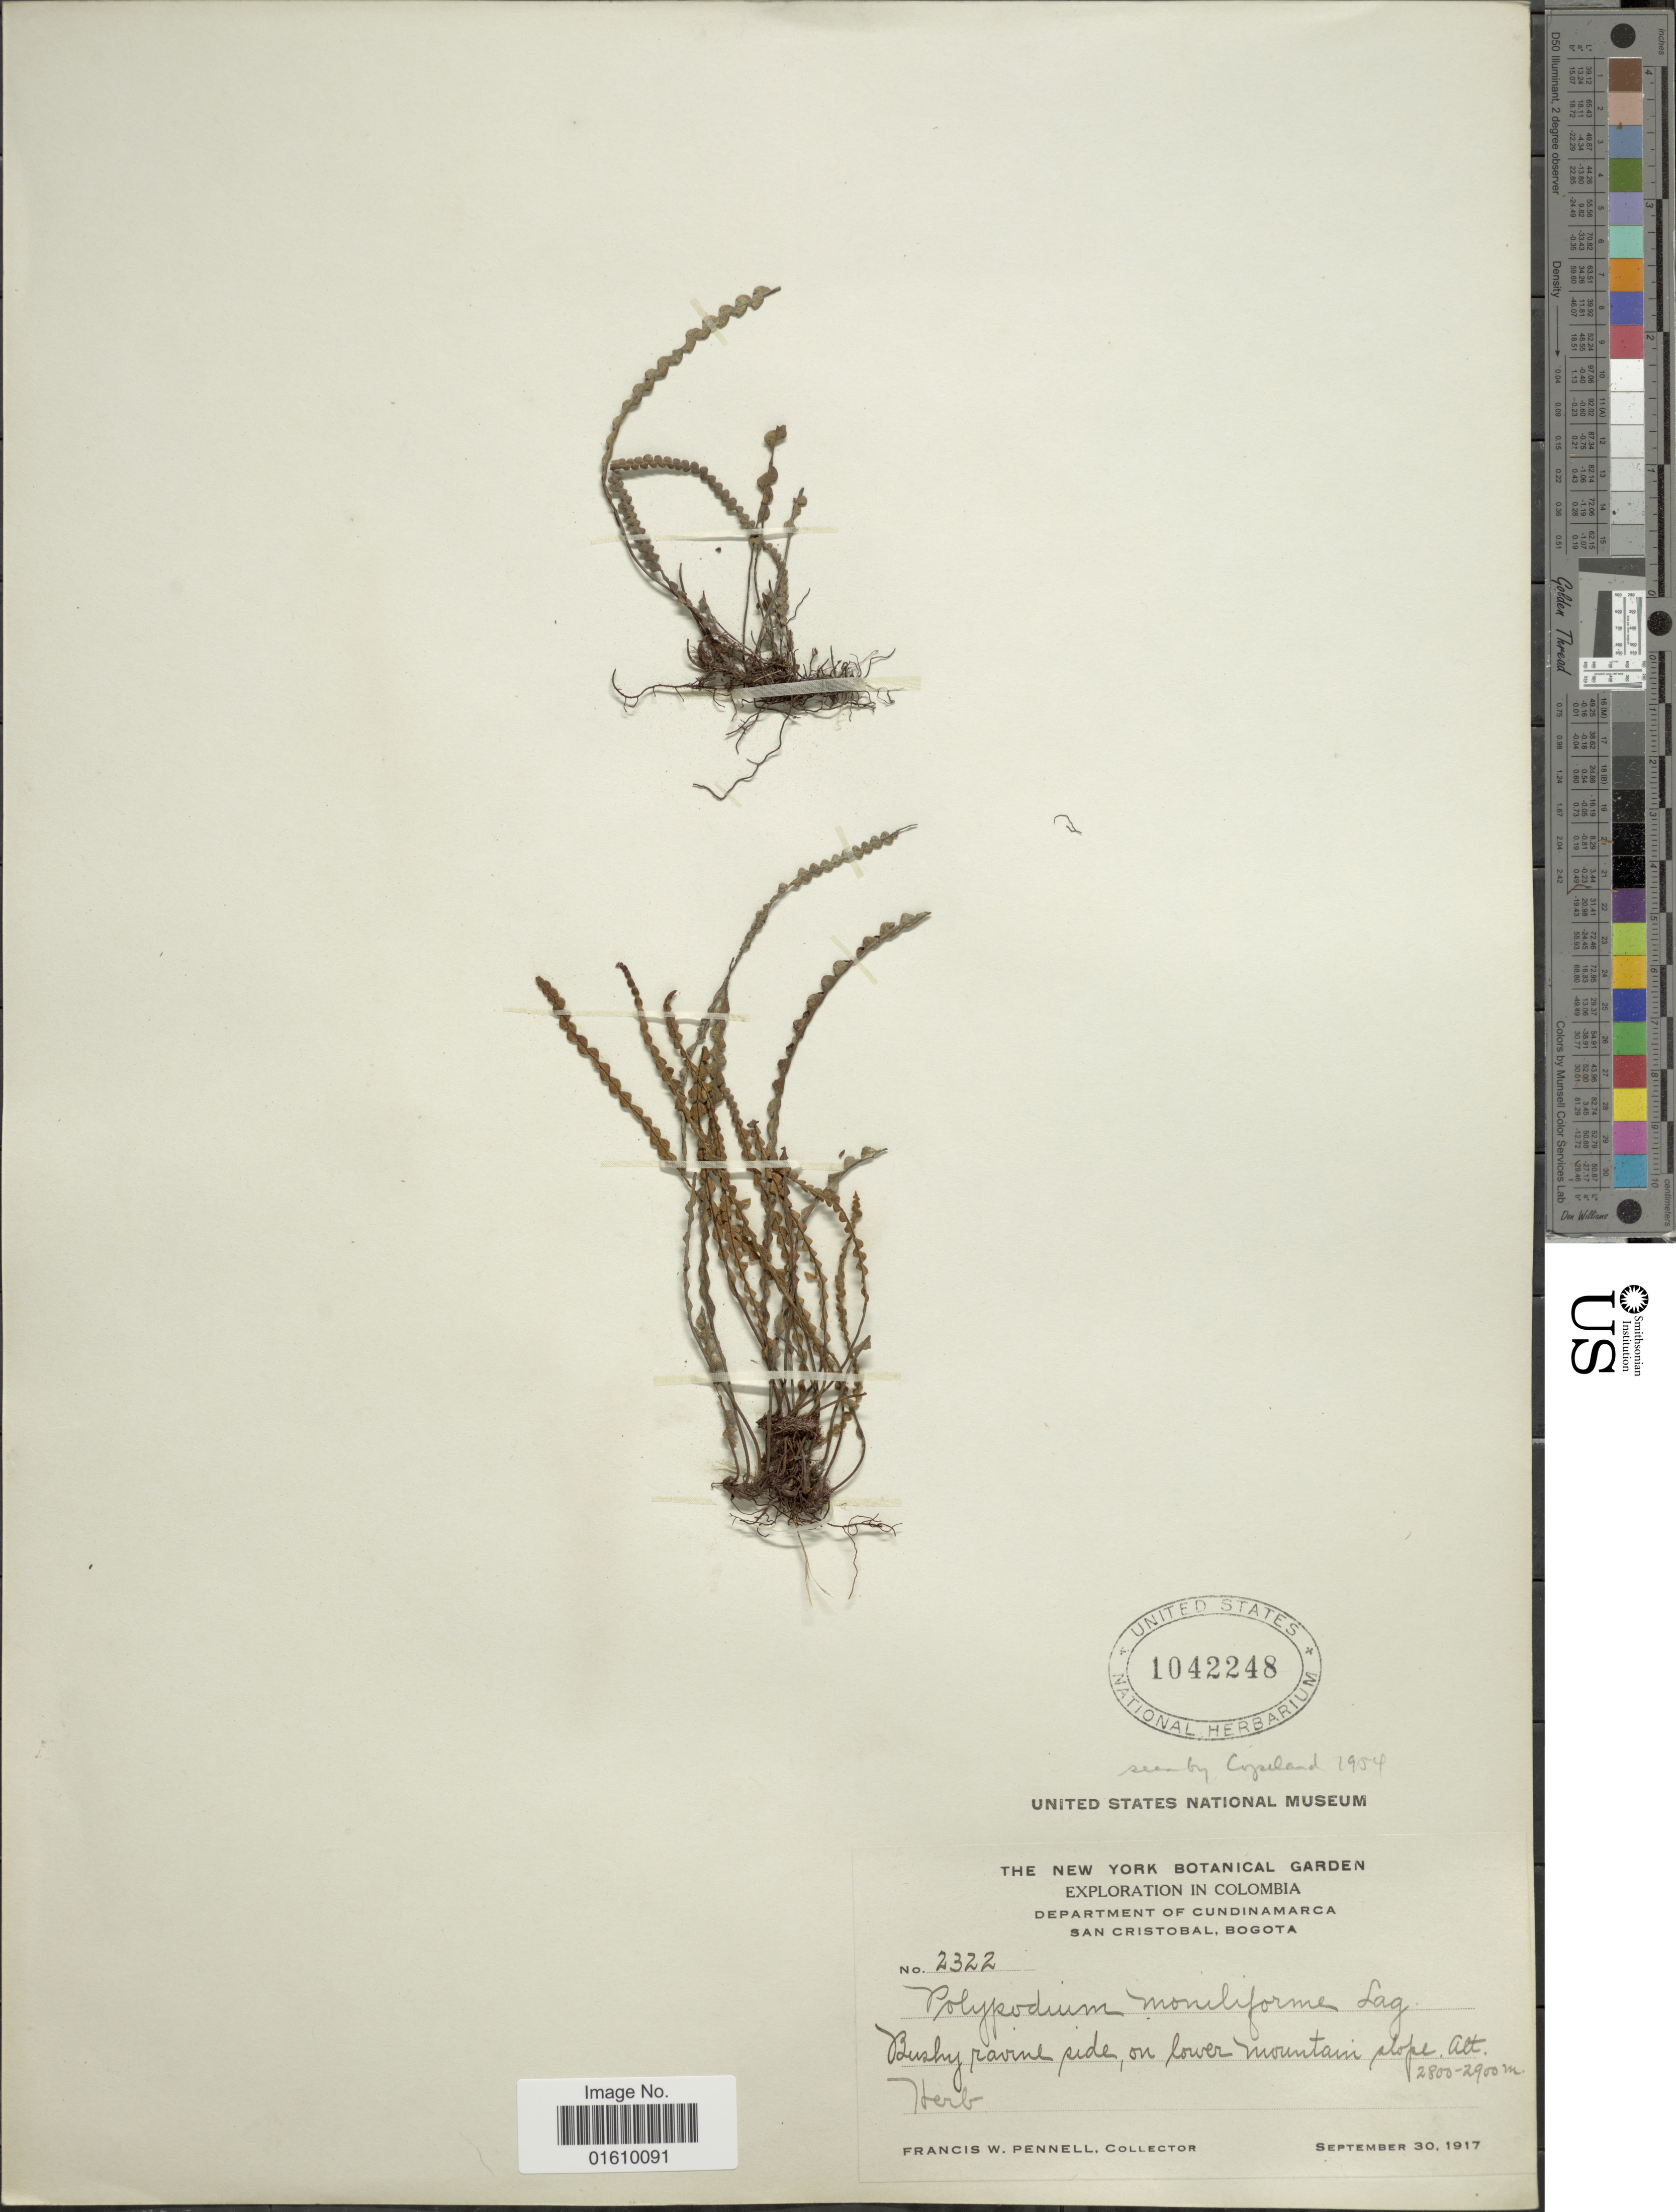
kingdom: Plantae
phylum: Tracheophyta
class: Polypodiopsida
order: Polypodiales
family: Polypodiaceae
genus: Melpomene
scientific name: Melpomene moniliformis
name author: (Lag. ex Sw.) A.R. Sm. & R.C. Moran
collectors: F. W. Pennell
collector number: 2322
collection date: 1917-09-30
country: Colombia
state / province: Cundinamarca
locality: Department of Cundinamarca, San Cristobal, Bogota, Bushy Ravine sidem on lower mountain slope.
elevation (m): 2800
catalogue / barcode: US 1042248